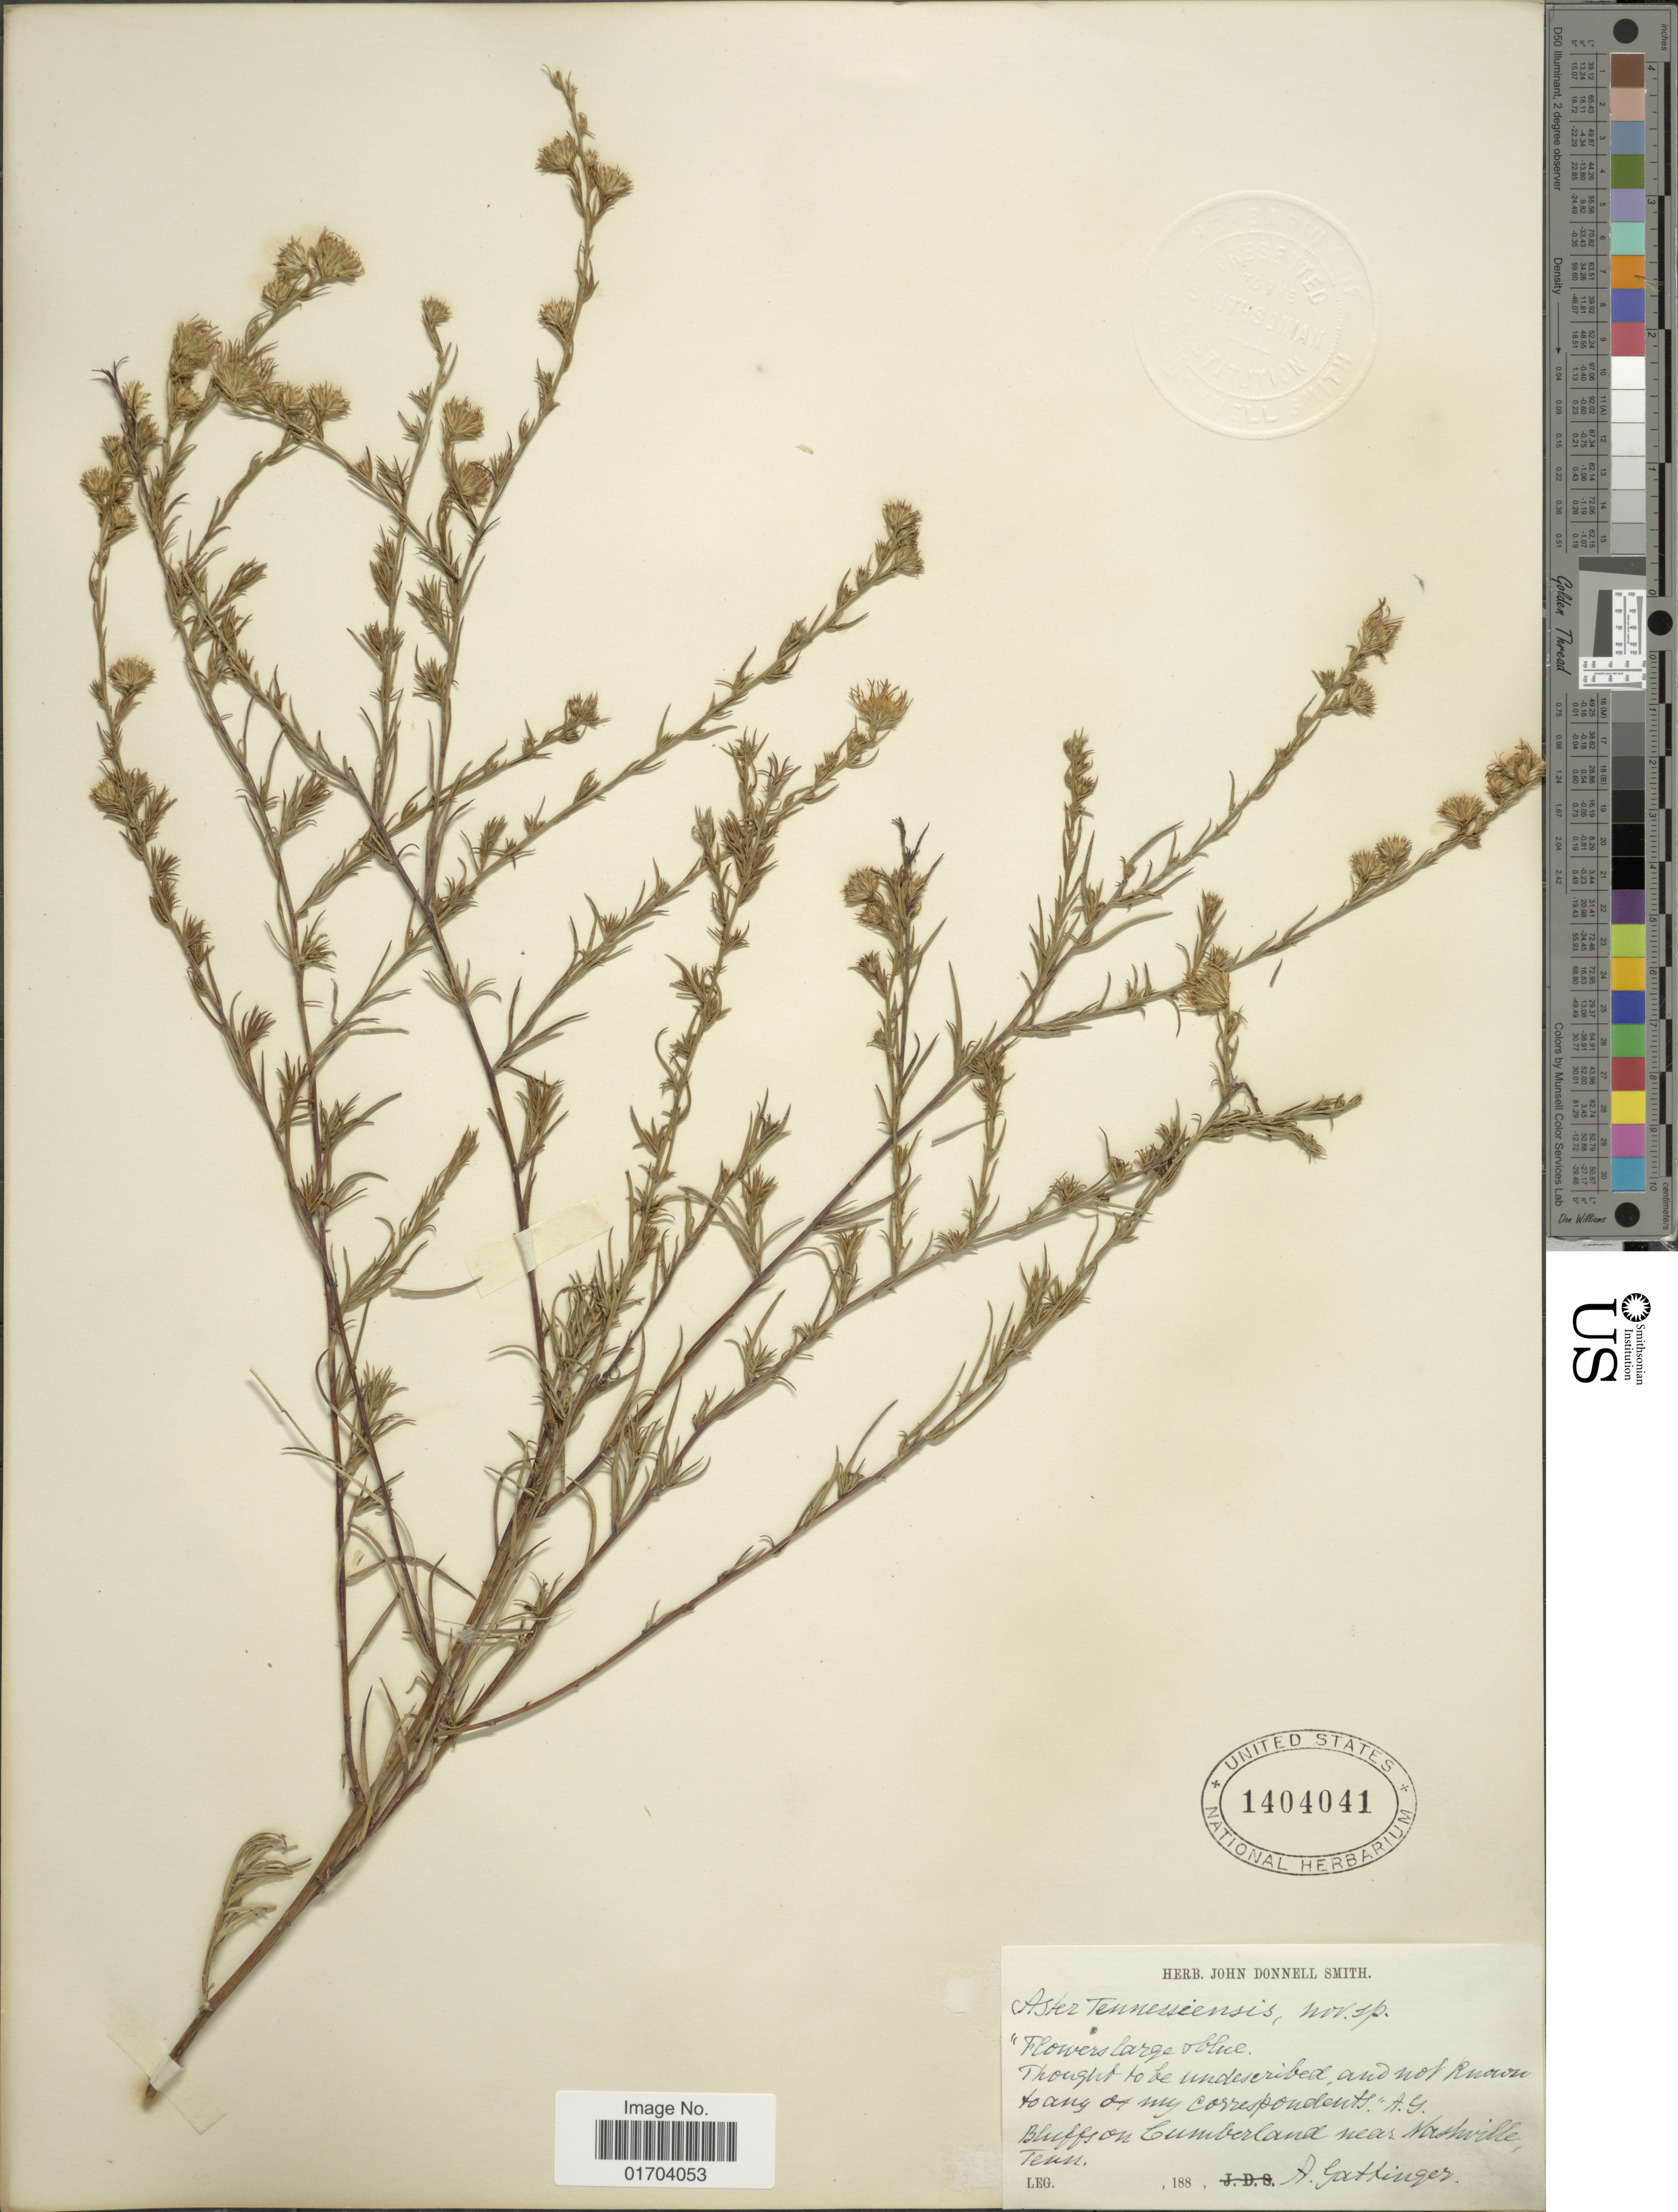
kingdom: Plantae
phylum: Tracheophyta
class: Magnoliopsida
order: Asterales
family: Asteraceae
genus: Symphyotrichum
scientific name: Symphyotrichum sp.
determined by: Strong, Mark T., (BOT), Smithsonian Institution - National Museum of Natural History (UNITED STATES)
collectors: A. Gattinger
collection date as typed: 188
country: United States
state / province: Tennessee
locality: Bluffs on Cumberland near Nashville.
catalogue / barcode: US 1404041